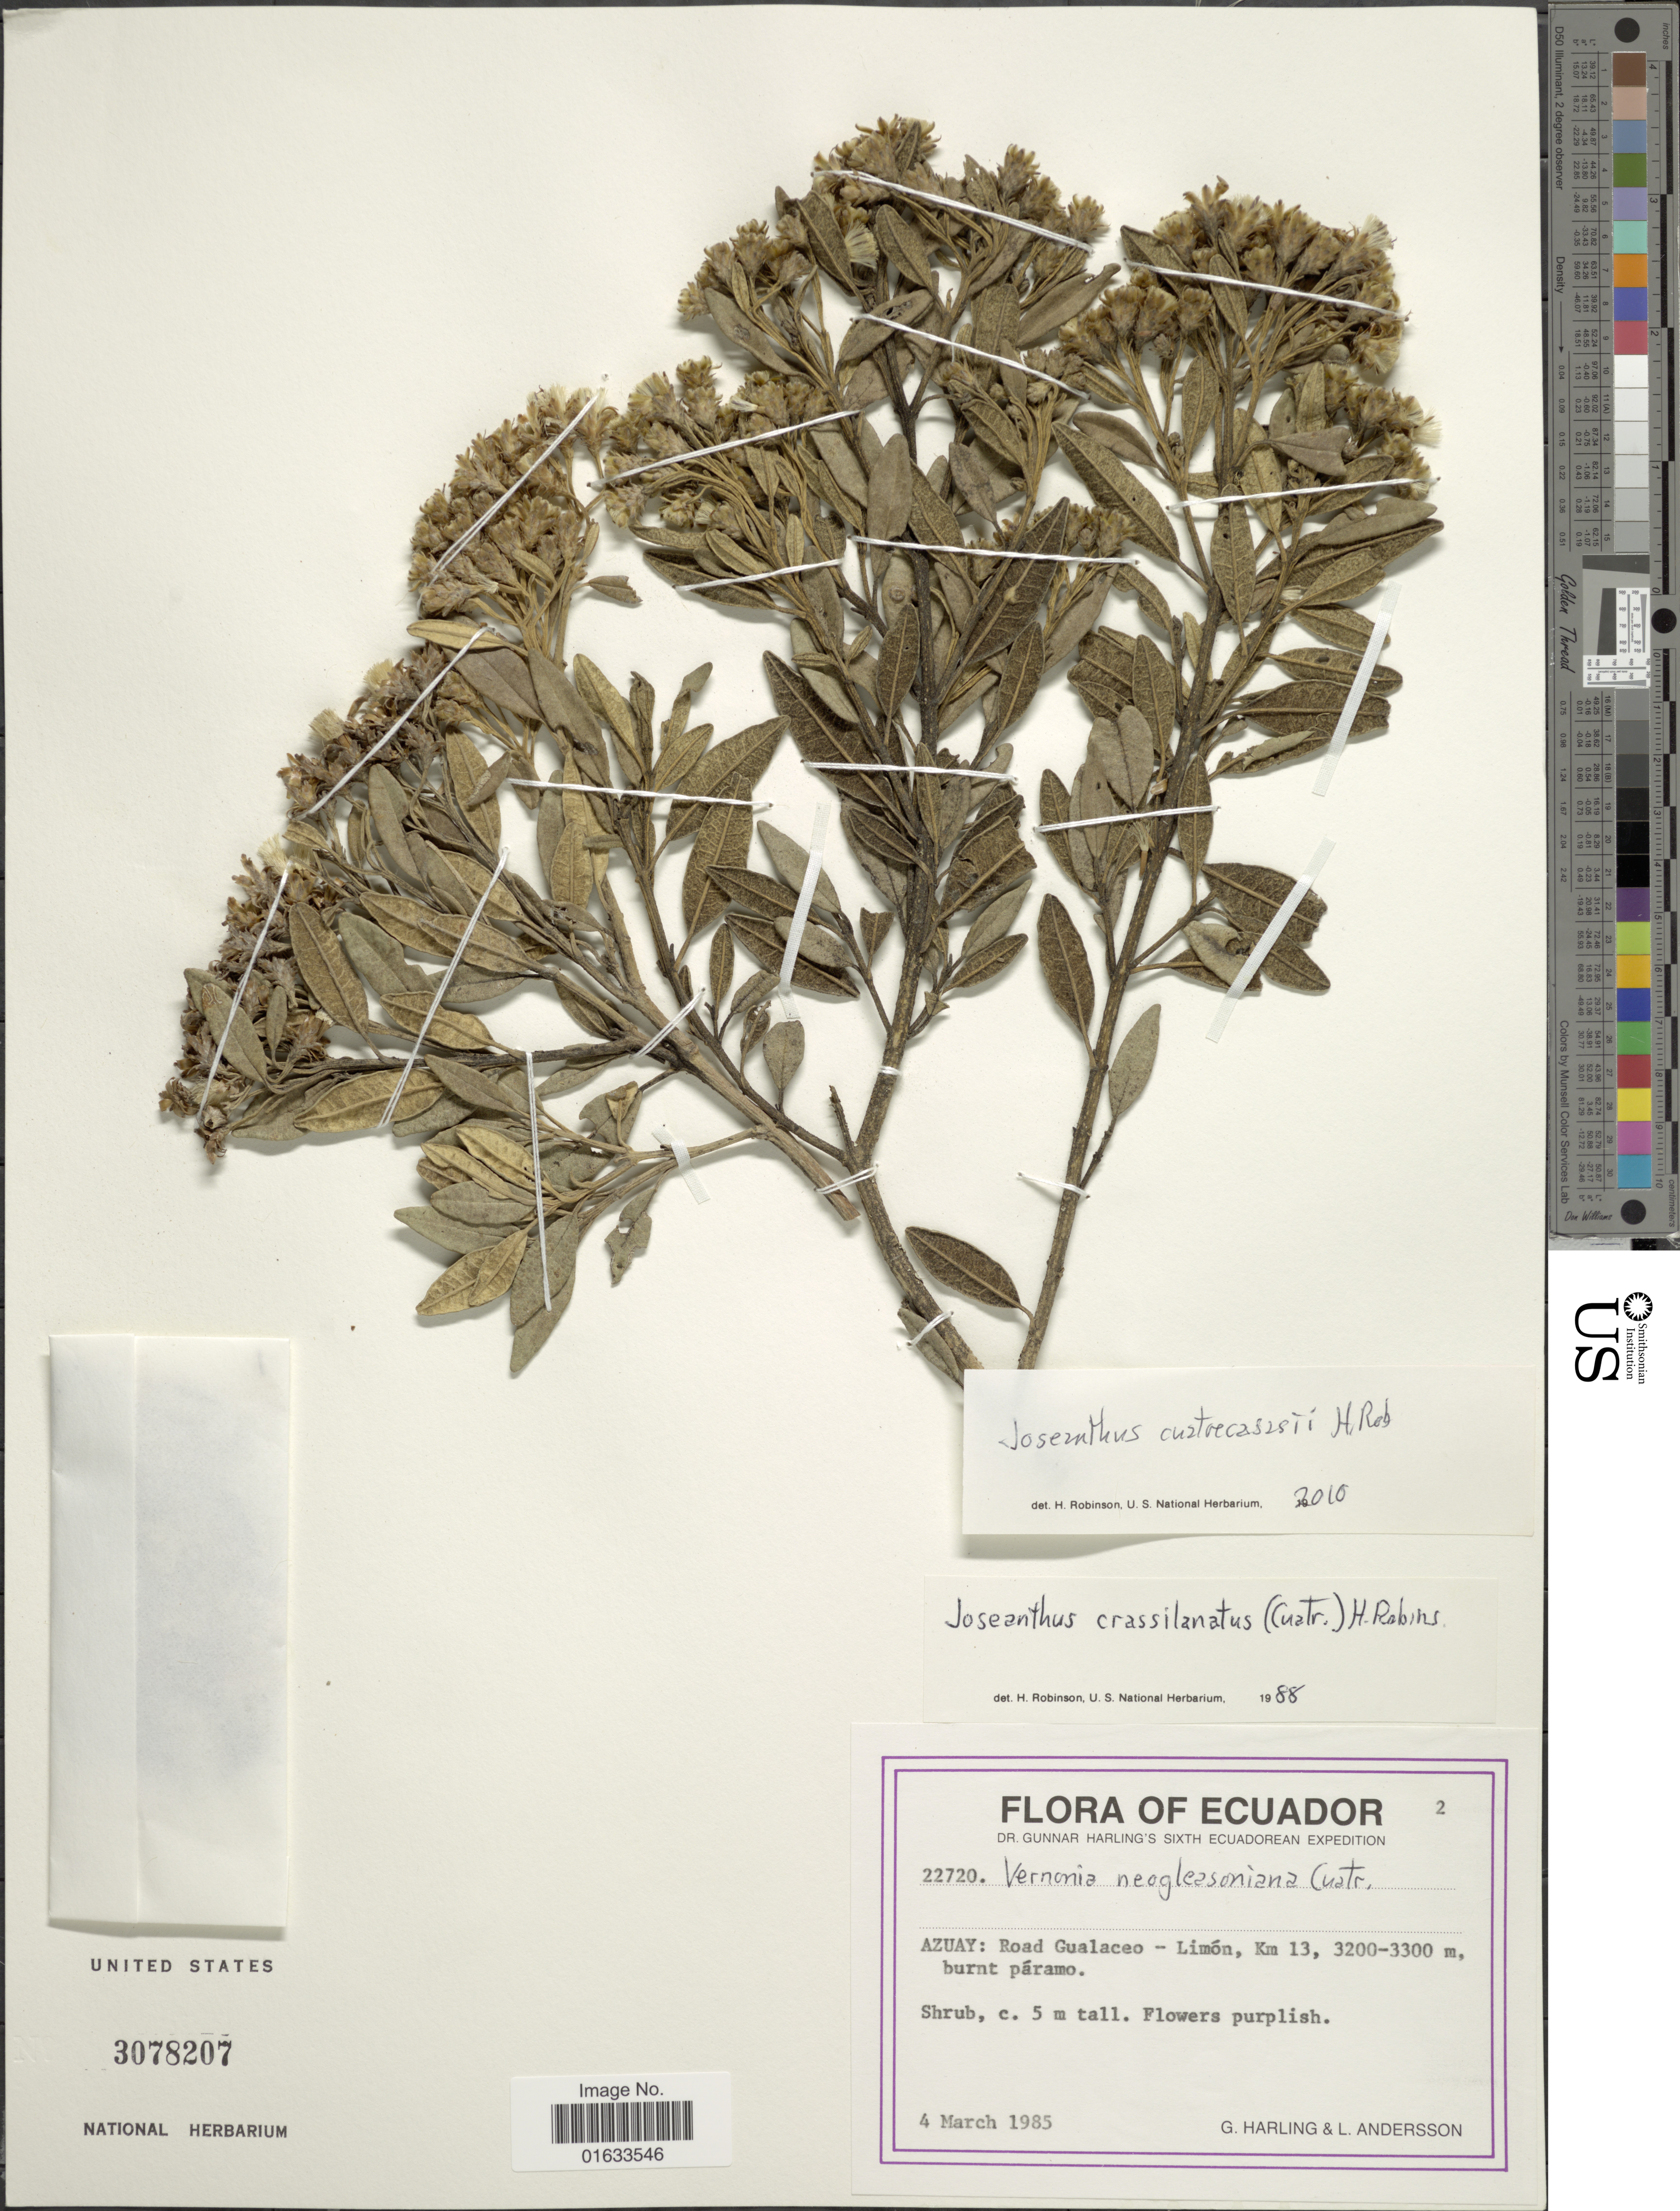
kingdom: Plantae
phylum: Tracheophyta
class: Magnoliopsida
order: Asterales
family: Asteraceae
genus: Joseanthus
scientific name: Joseanthus cuatrecasasii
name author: H. Rob.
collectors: G. Harling & L. Andersson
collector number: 22720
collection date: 1985-03-04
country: Ecuador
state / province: Azuay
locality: Azuay: Road Gualaceo - Limón, Km 13.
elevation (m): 3200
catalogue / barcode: US 3078207